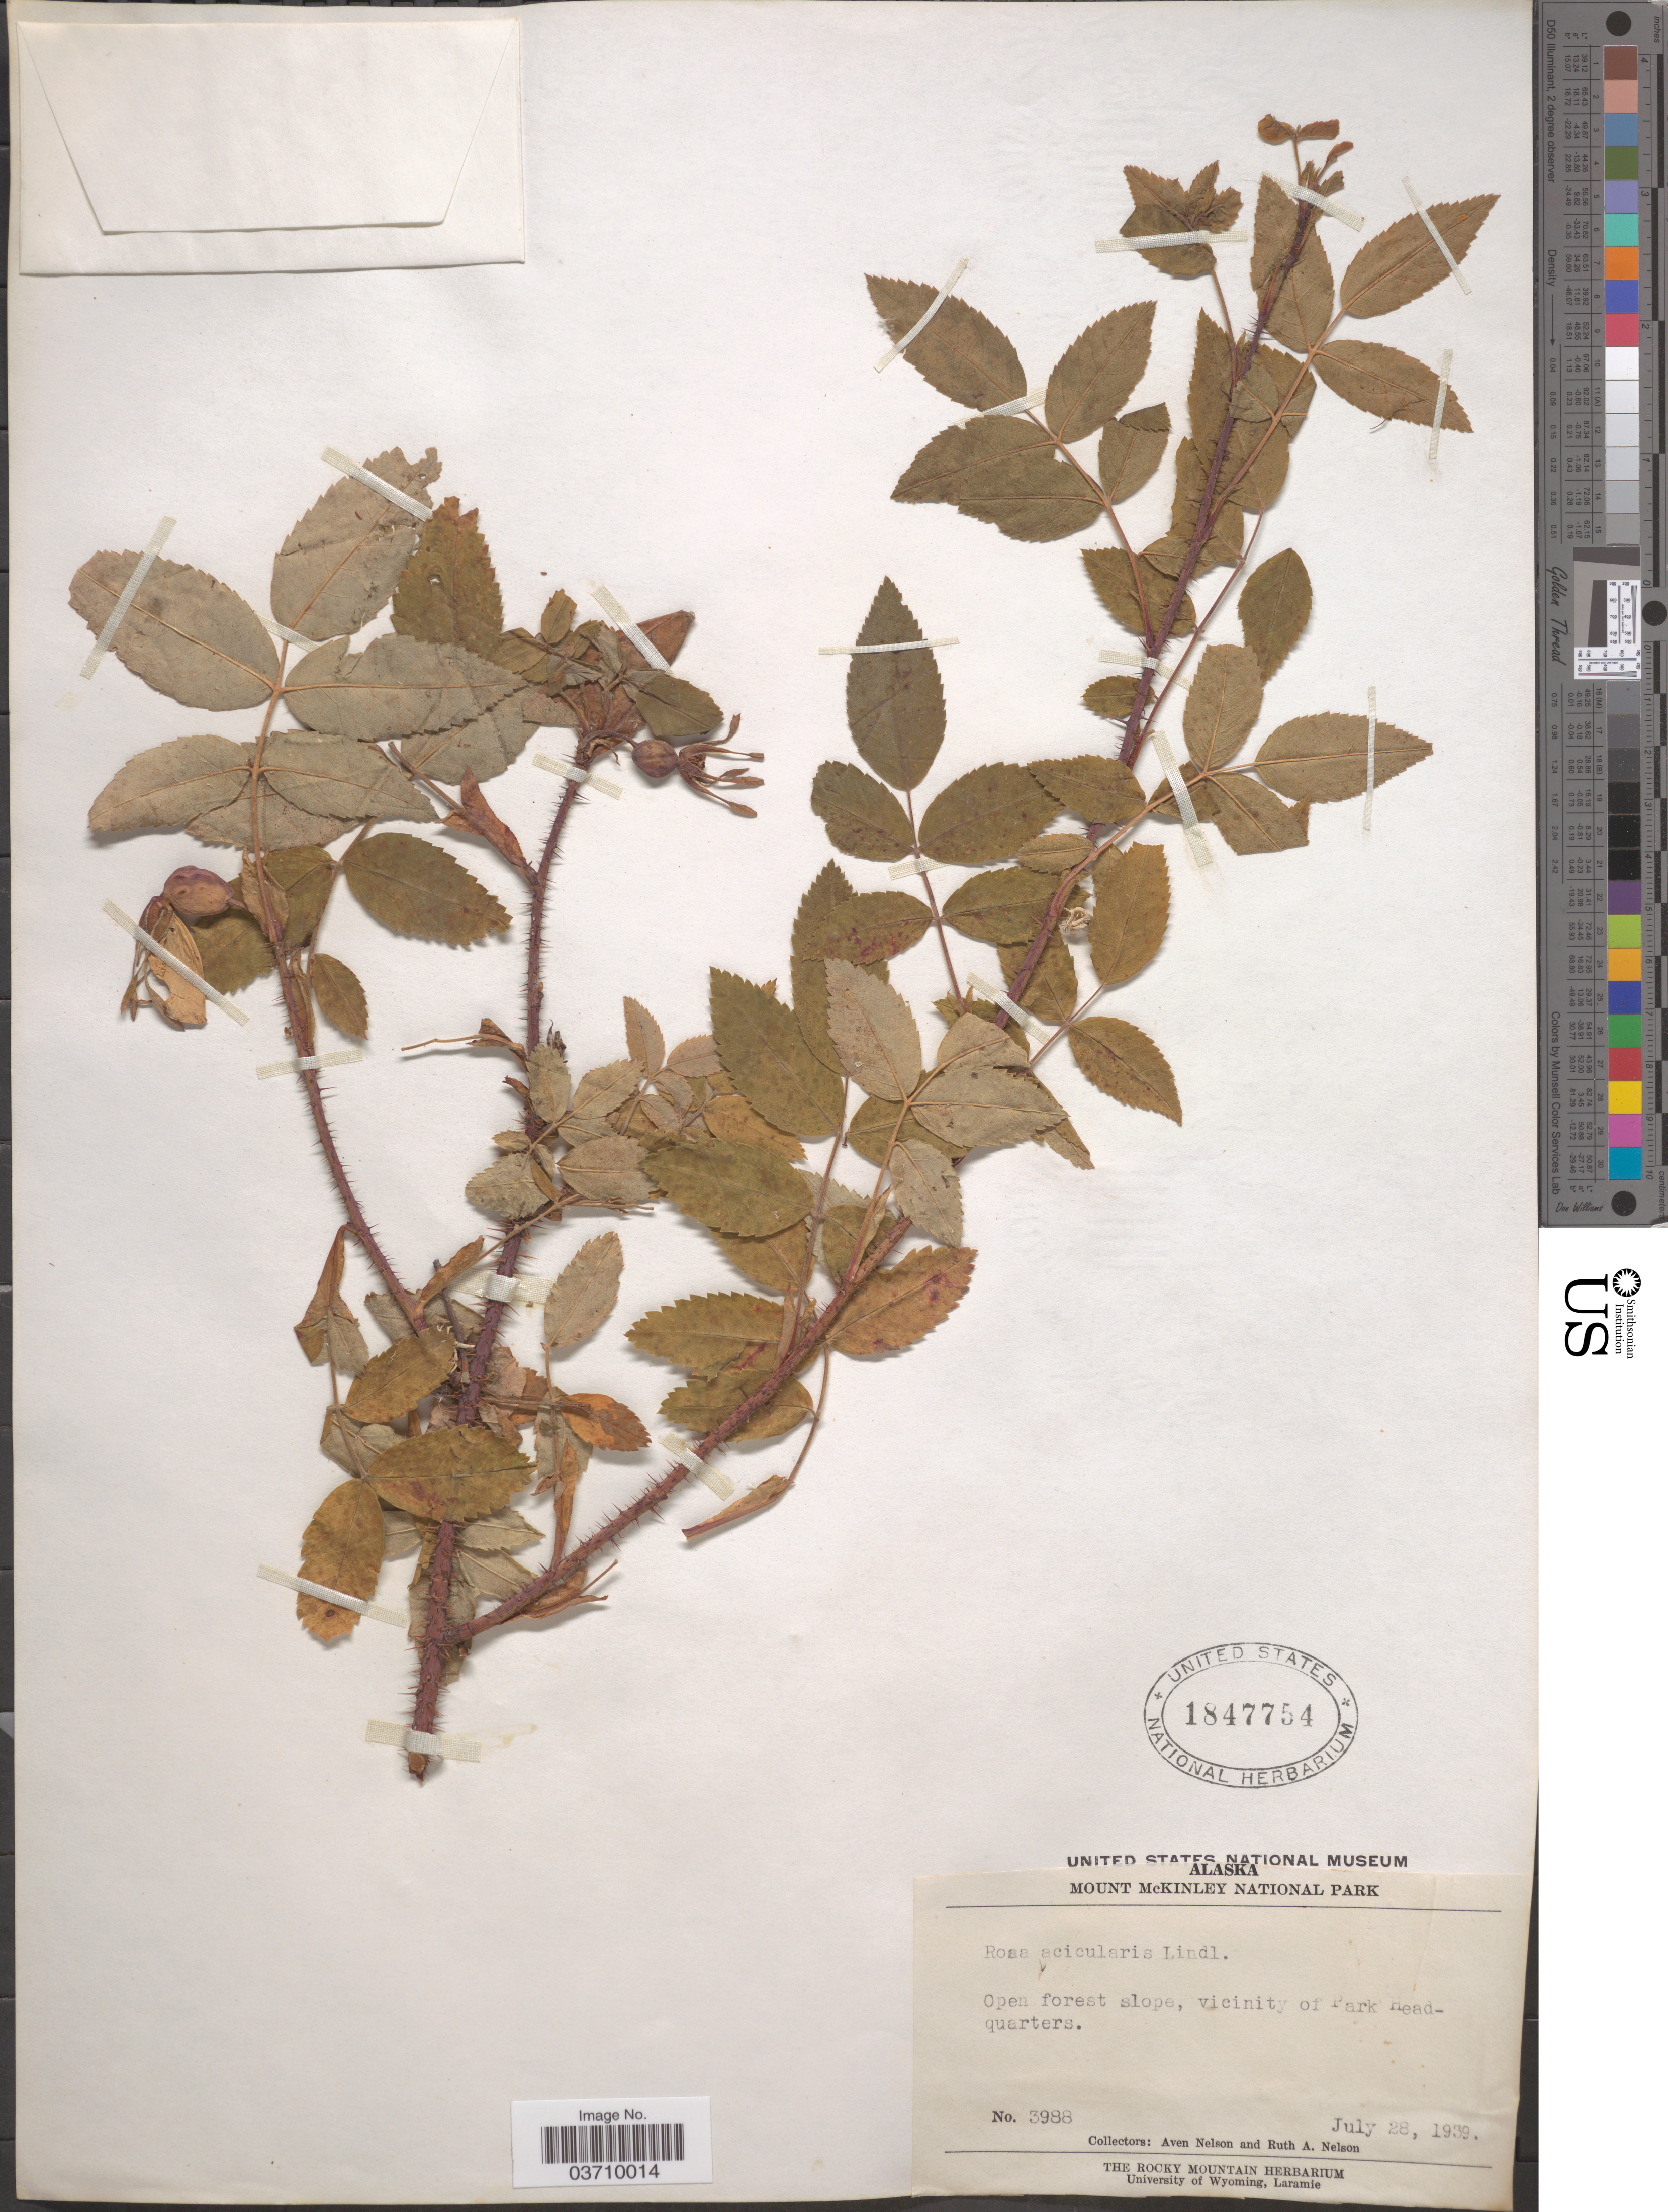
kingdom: Plantae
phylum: Tracheophyta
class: Magnoliopsida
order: Rosales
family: Rosaceae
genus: Rosa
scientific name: Rosa acicularis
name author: Lindl.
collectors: A. Nelson & R. A. Nelson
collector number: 3988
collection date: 1939-07-28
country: United States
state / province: Alaska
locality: Mount McKinley National Park. Vicinity of Park Headquarters.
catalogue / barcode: US 1847754